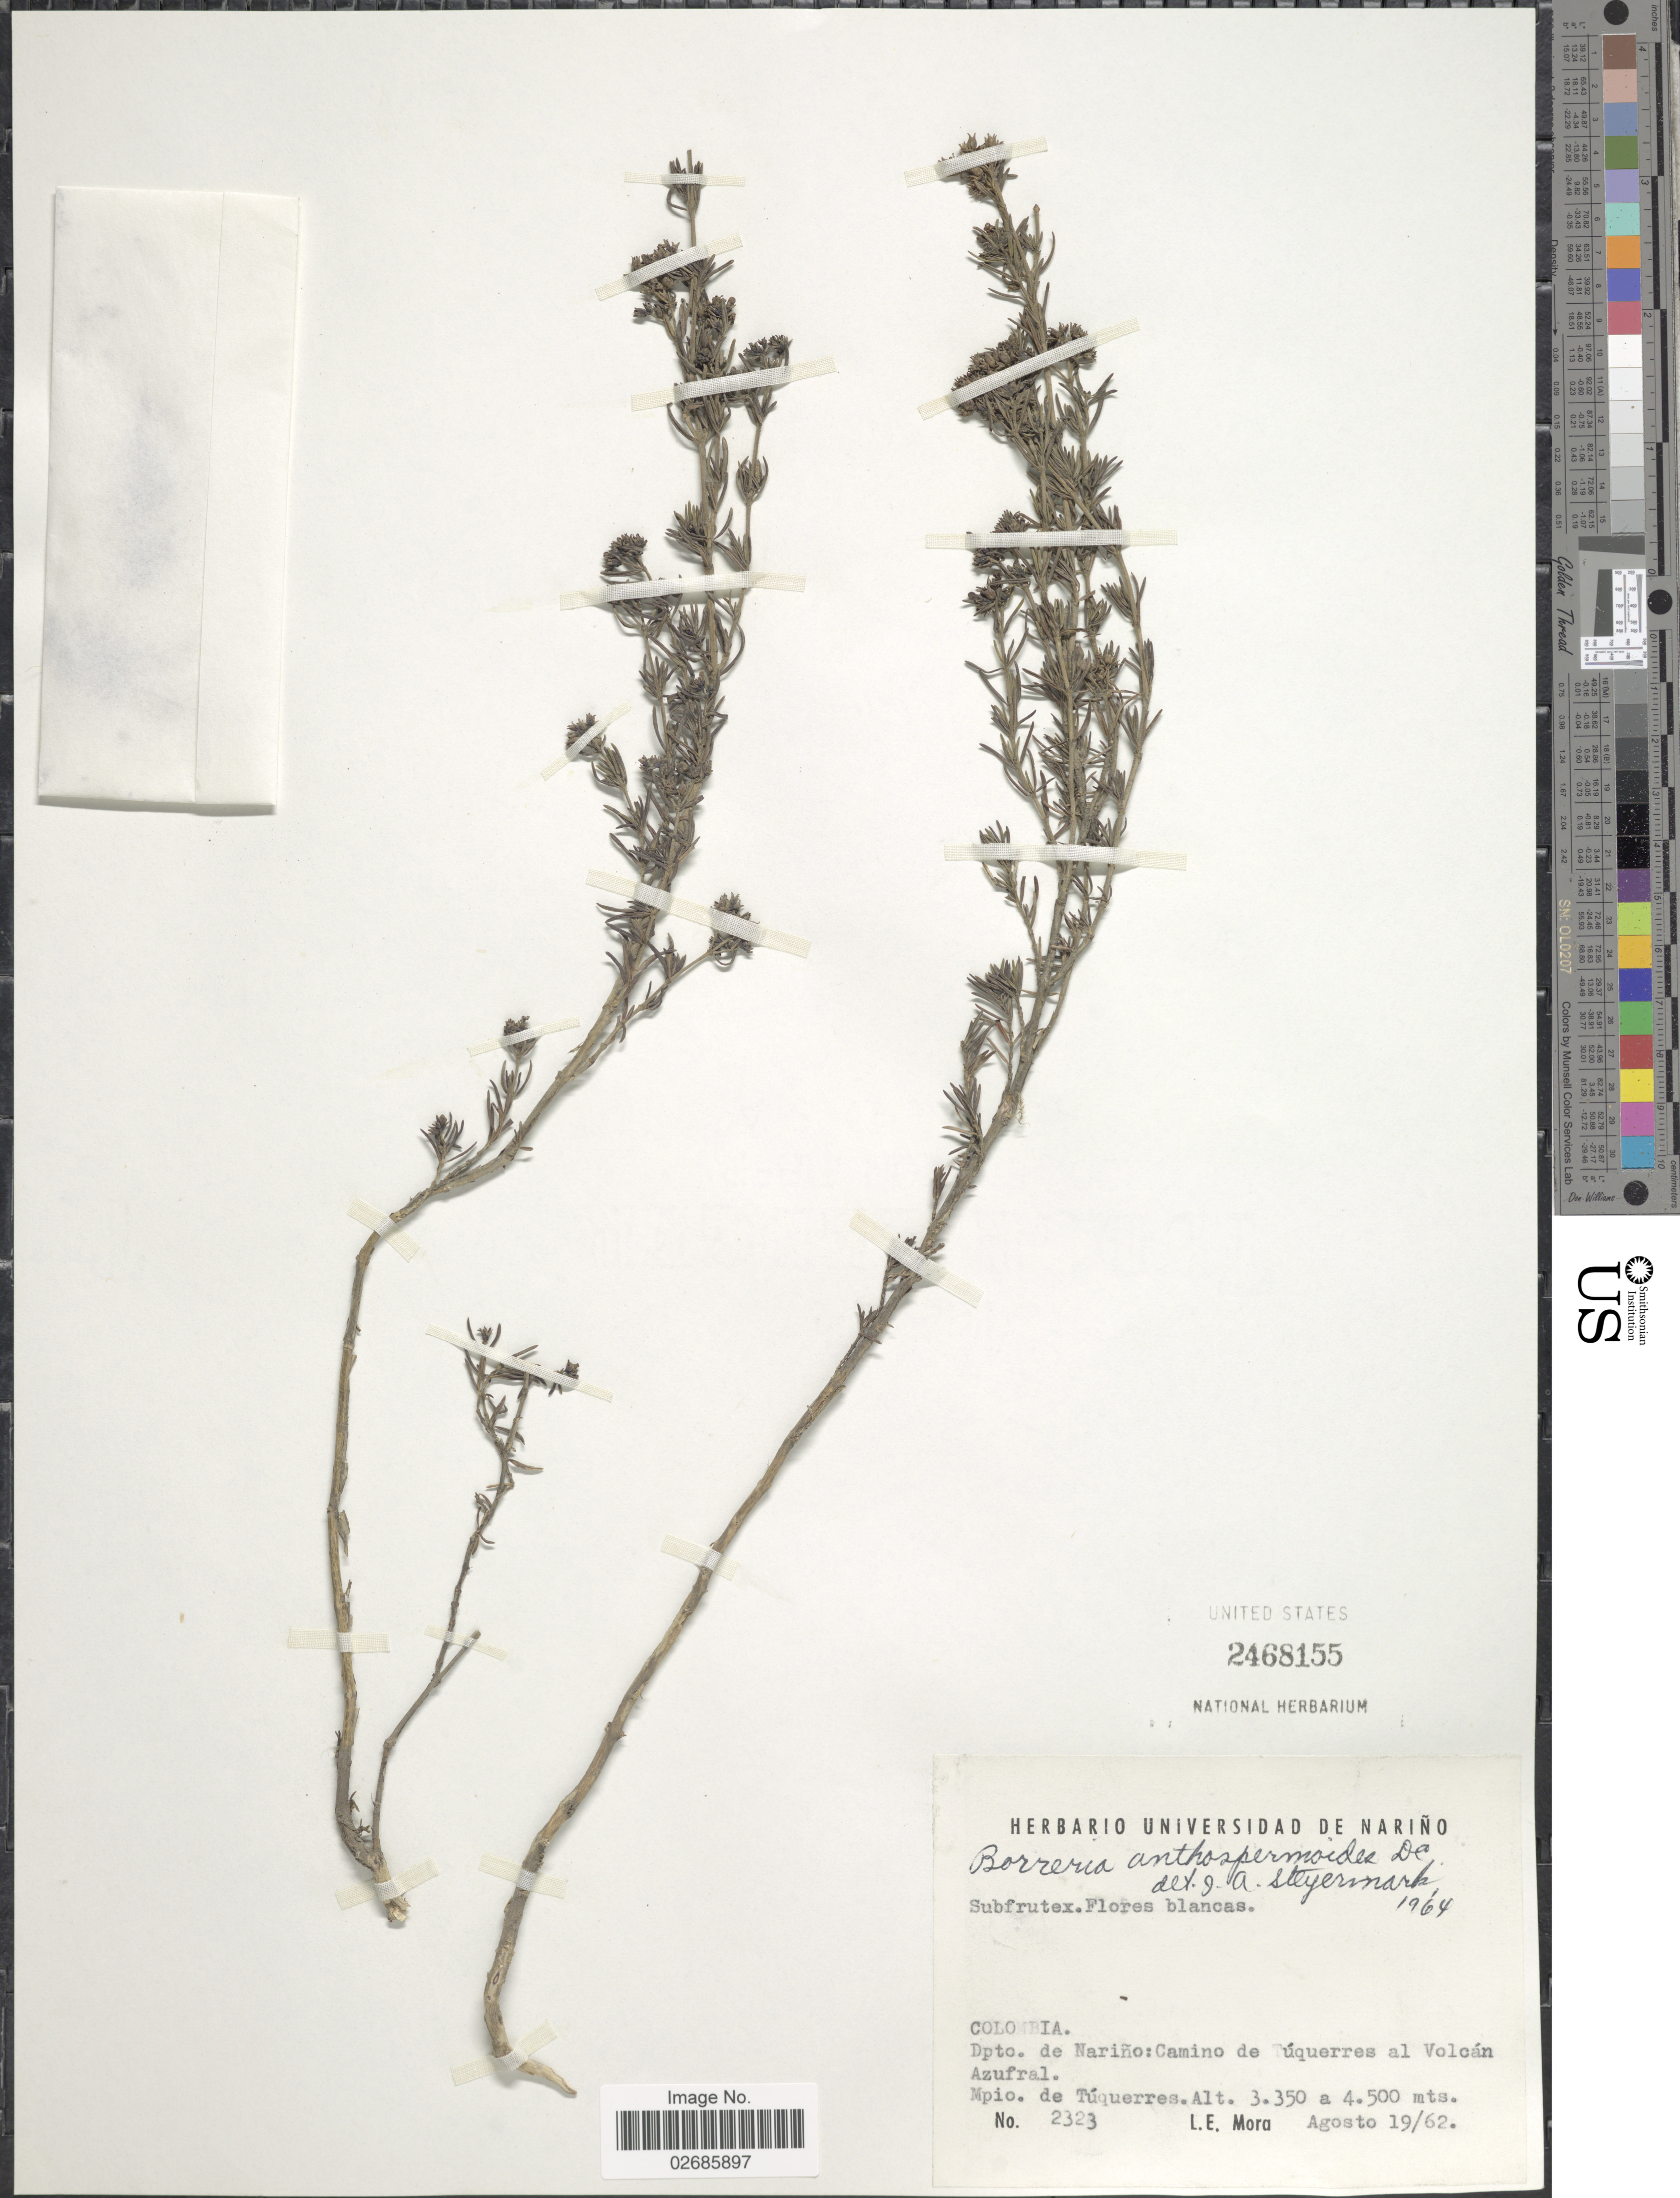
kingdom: Plantae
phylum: Tracheophyta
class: Magnoliopsida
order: Gentianales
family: Rubiaceae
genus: Borreria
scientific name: Borreria anthospermoides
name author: DC.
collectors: L. Mora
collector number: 2323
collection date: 1962-08-19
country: Colombia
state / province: Nariño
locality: Dpto. de Nariño: Camino de Túquerres al Volcán Azufral. Mpio. de Túquerres.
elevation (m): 3350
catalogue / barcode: US 2468155